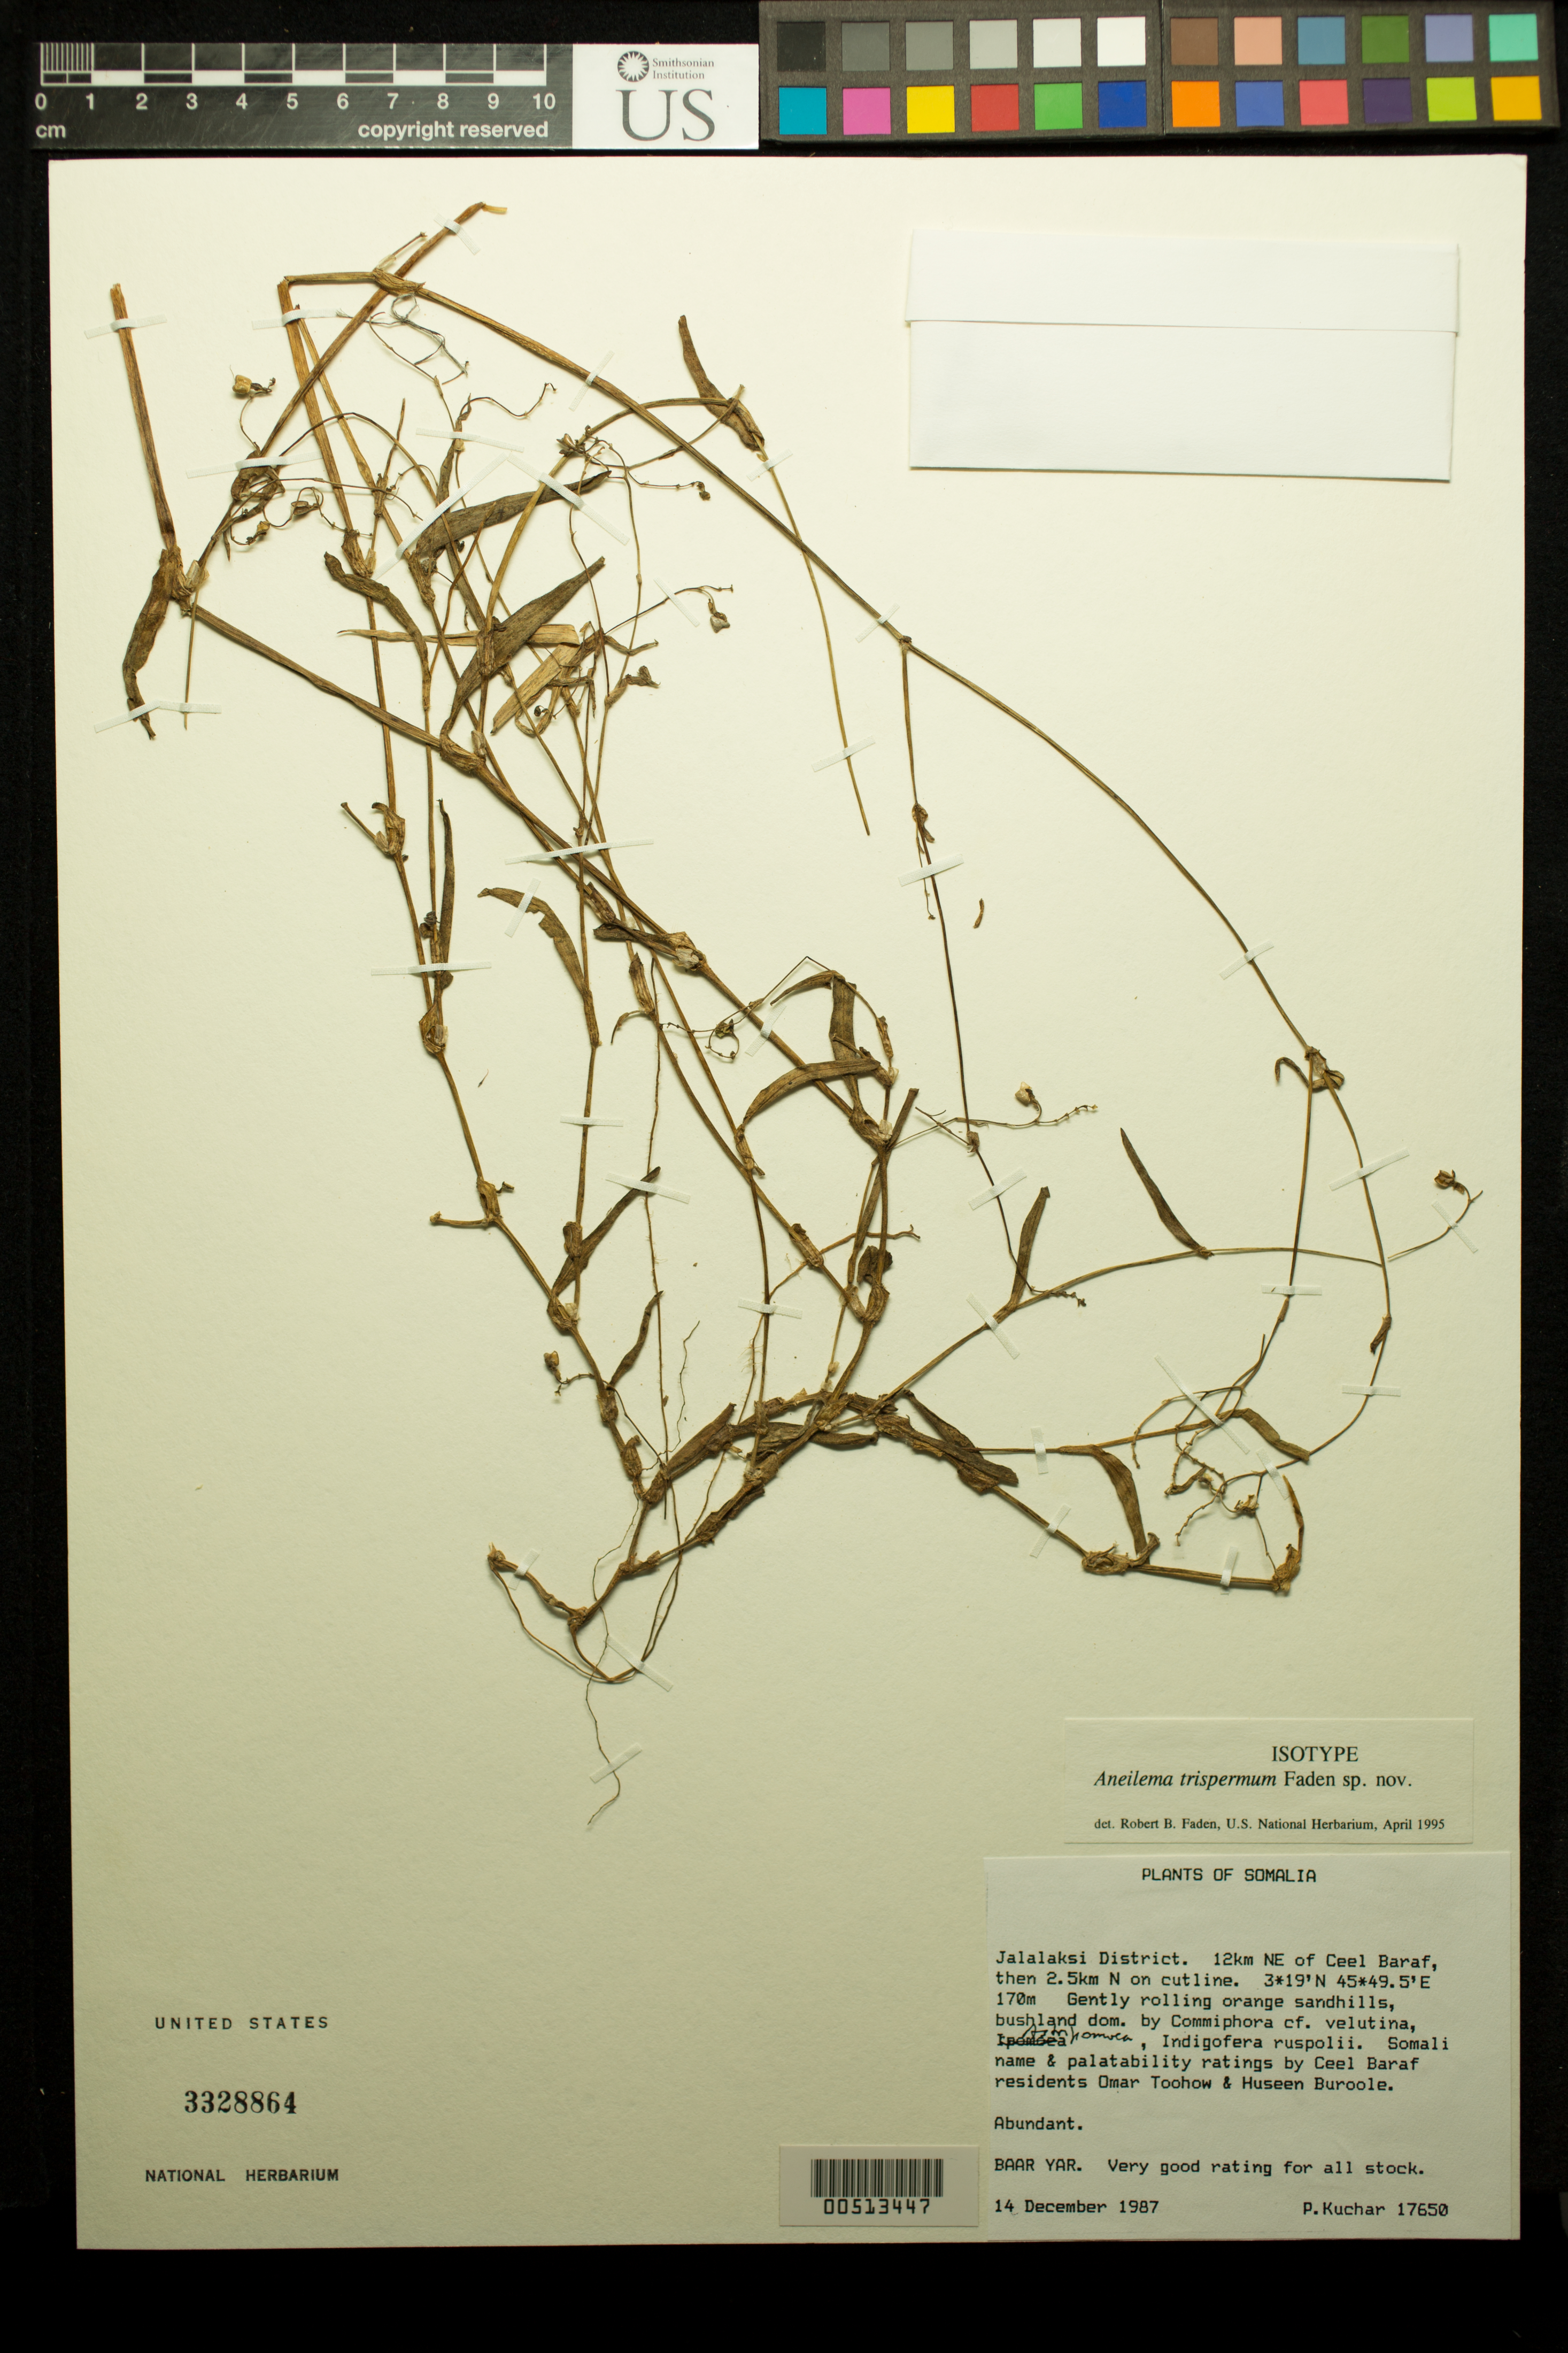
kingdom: Plantae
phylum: Tracheophyta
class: Liliopsida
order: Commelinales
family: Commelinaceae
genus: Aneilema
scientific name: Aneilema trispermum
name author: Faden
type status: Isotype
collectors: P. Kuchar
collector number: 17650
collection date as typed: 14 Dec 1987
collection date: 1987-12-14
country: Somalia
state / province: Hiiraan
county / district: Jalalaqsi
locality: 12 km NE of Ceel Baraf, then 2.5 km N on cutline.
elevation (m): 170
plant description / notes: Specimen annotated by Faden (April 1995) as "isotype" but type status uncertain. The protologue (1997, Brittonia 48: 544) cites the type collection as Kuchar 17650 (with isotypes at EA, ETH, FT, K, MO, UPS, US). Listed among “specimen examined” (i.e., paratypes) is Kuchar 17633 (“MOG, destroyed”). Duplicates of both collections are extant at US, with the duplicate of Kuchar 17633 (!) annotated as “holotype”. 2 duplicates of 17650 are annotated as “isotype”. The specimen labels of both collections bear otherwise identical collection data.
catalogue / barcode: US 3328864